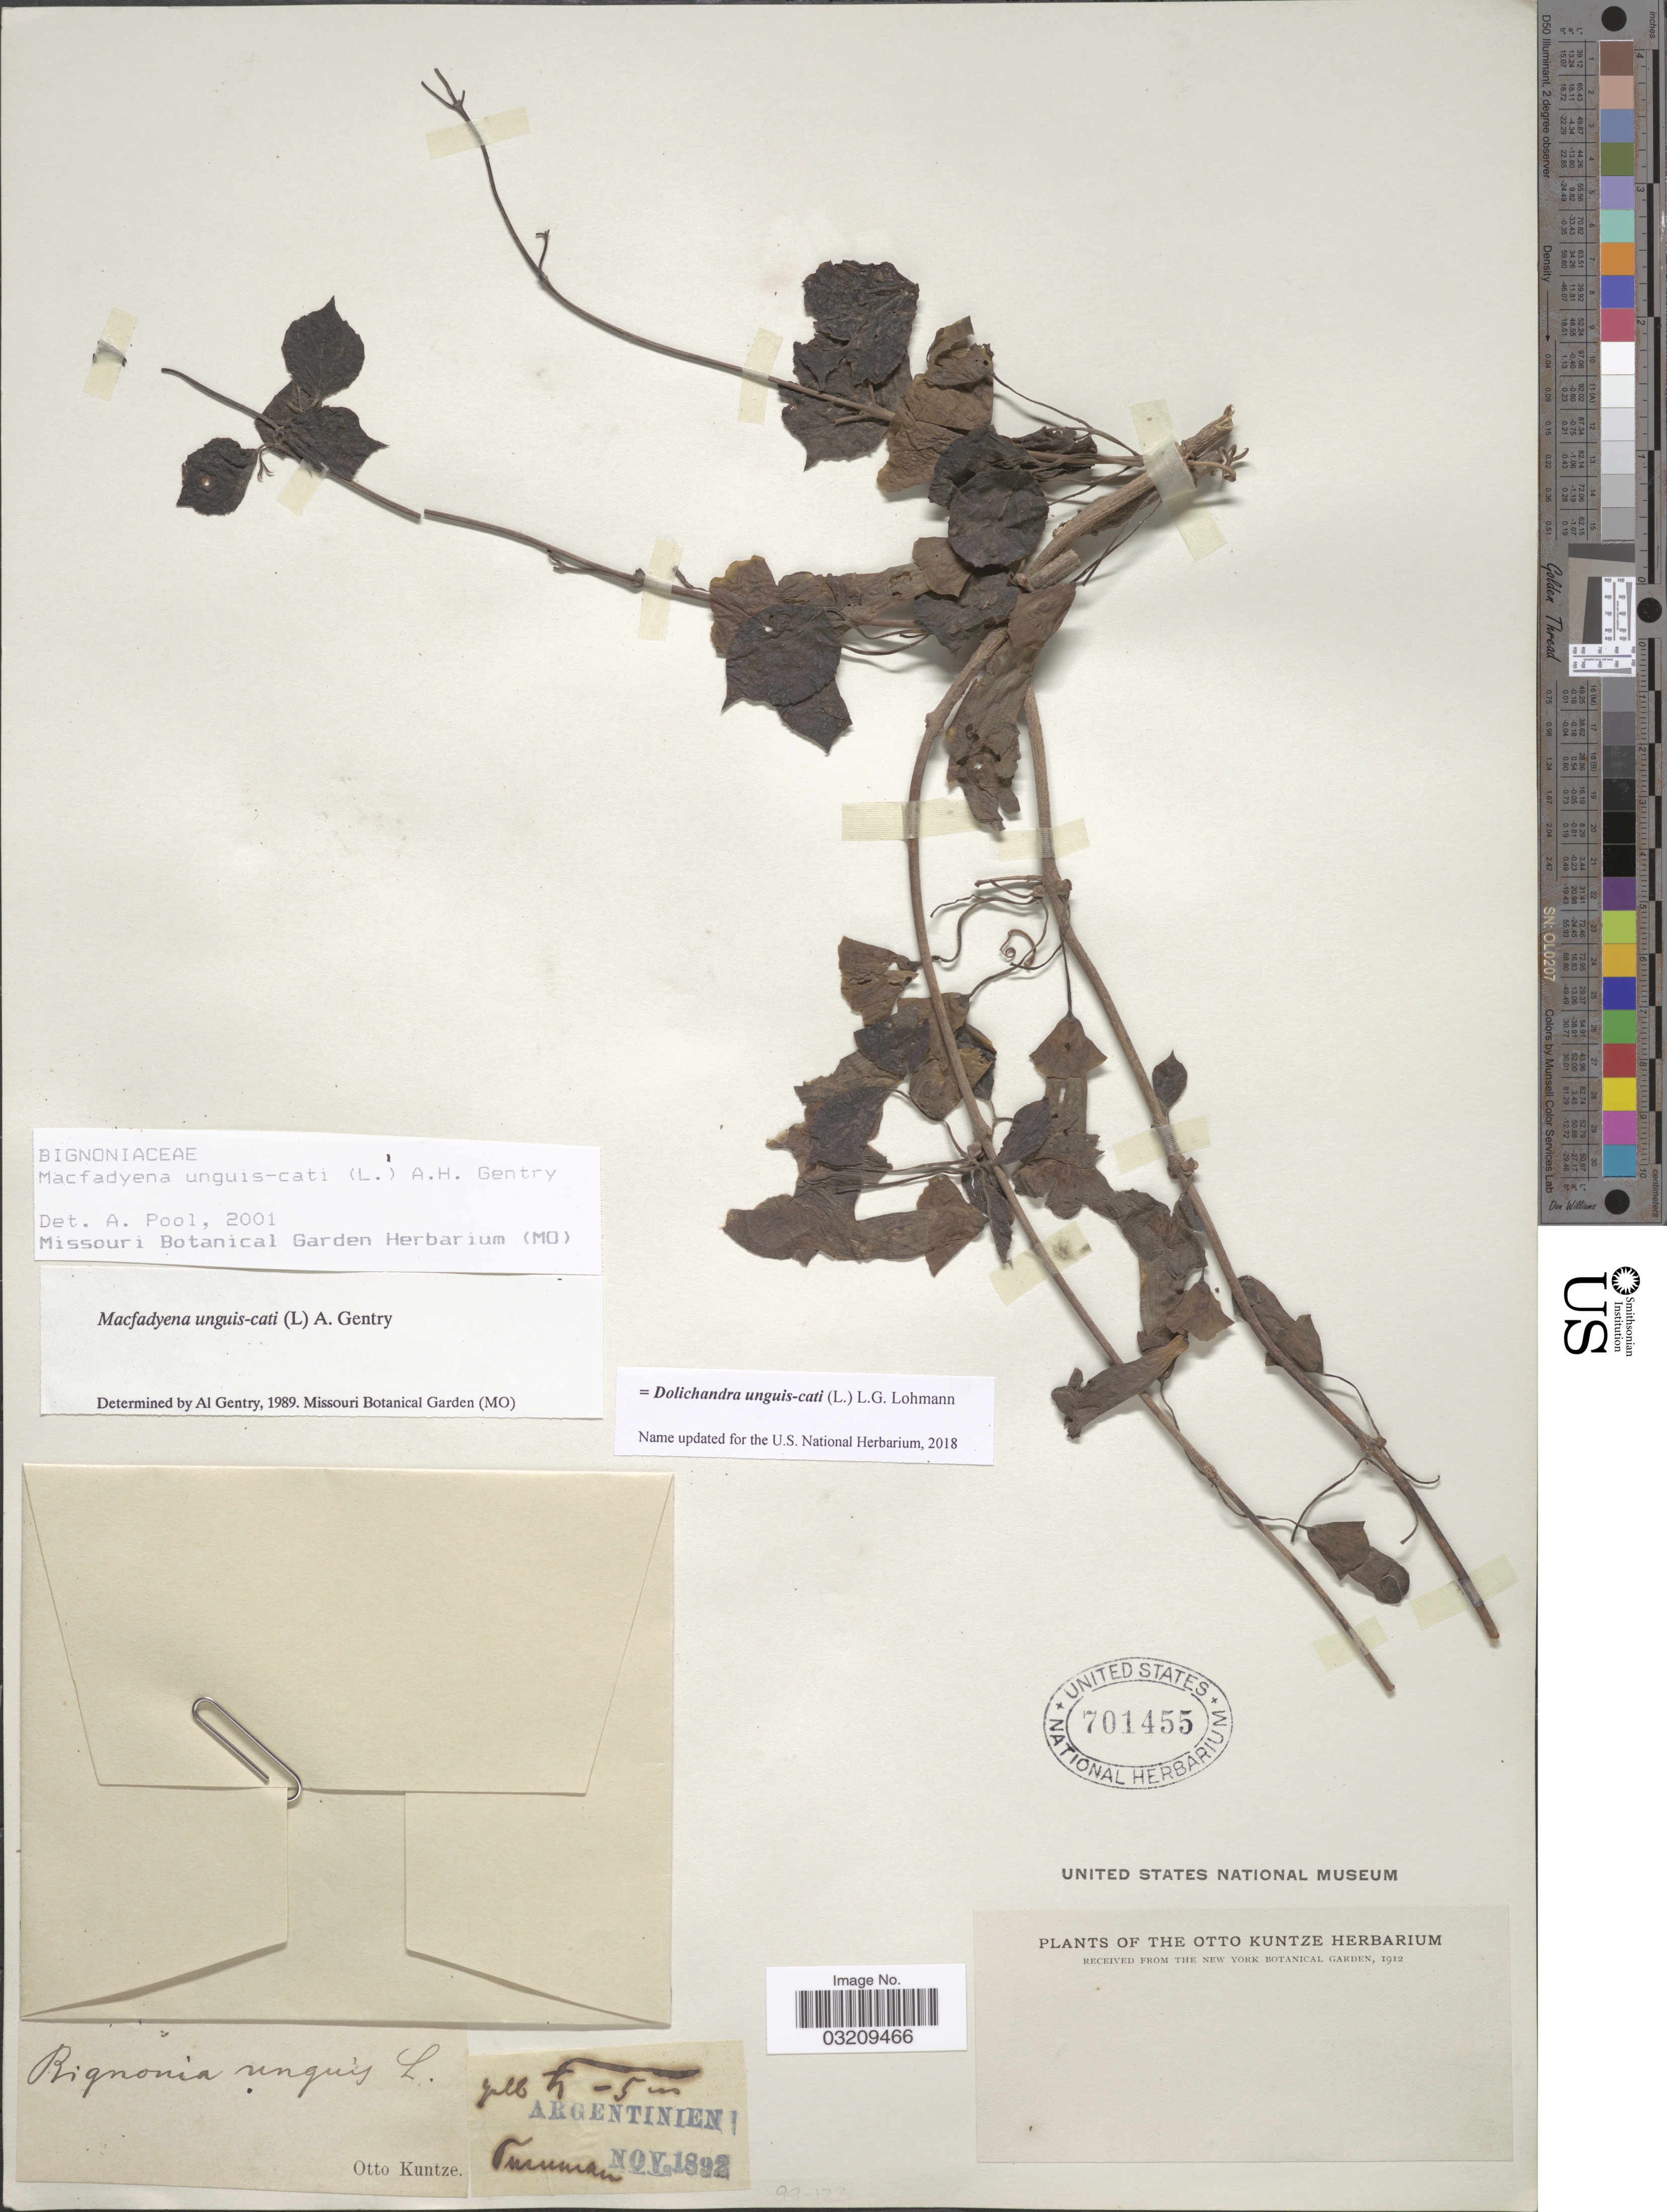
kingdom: Plantae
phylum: Tracheophyta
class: Magnoliopsida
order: Lamiales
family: Bignoniaceae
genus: Dolichandra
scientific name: Dolichandra unguis-cati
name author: (L.) L.G. Lohmann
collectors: C.E.O. Kuntze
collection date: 1892-11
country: Argentina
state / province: Tucuman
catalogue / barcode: US 701455